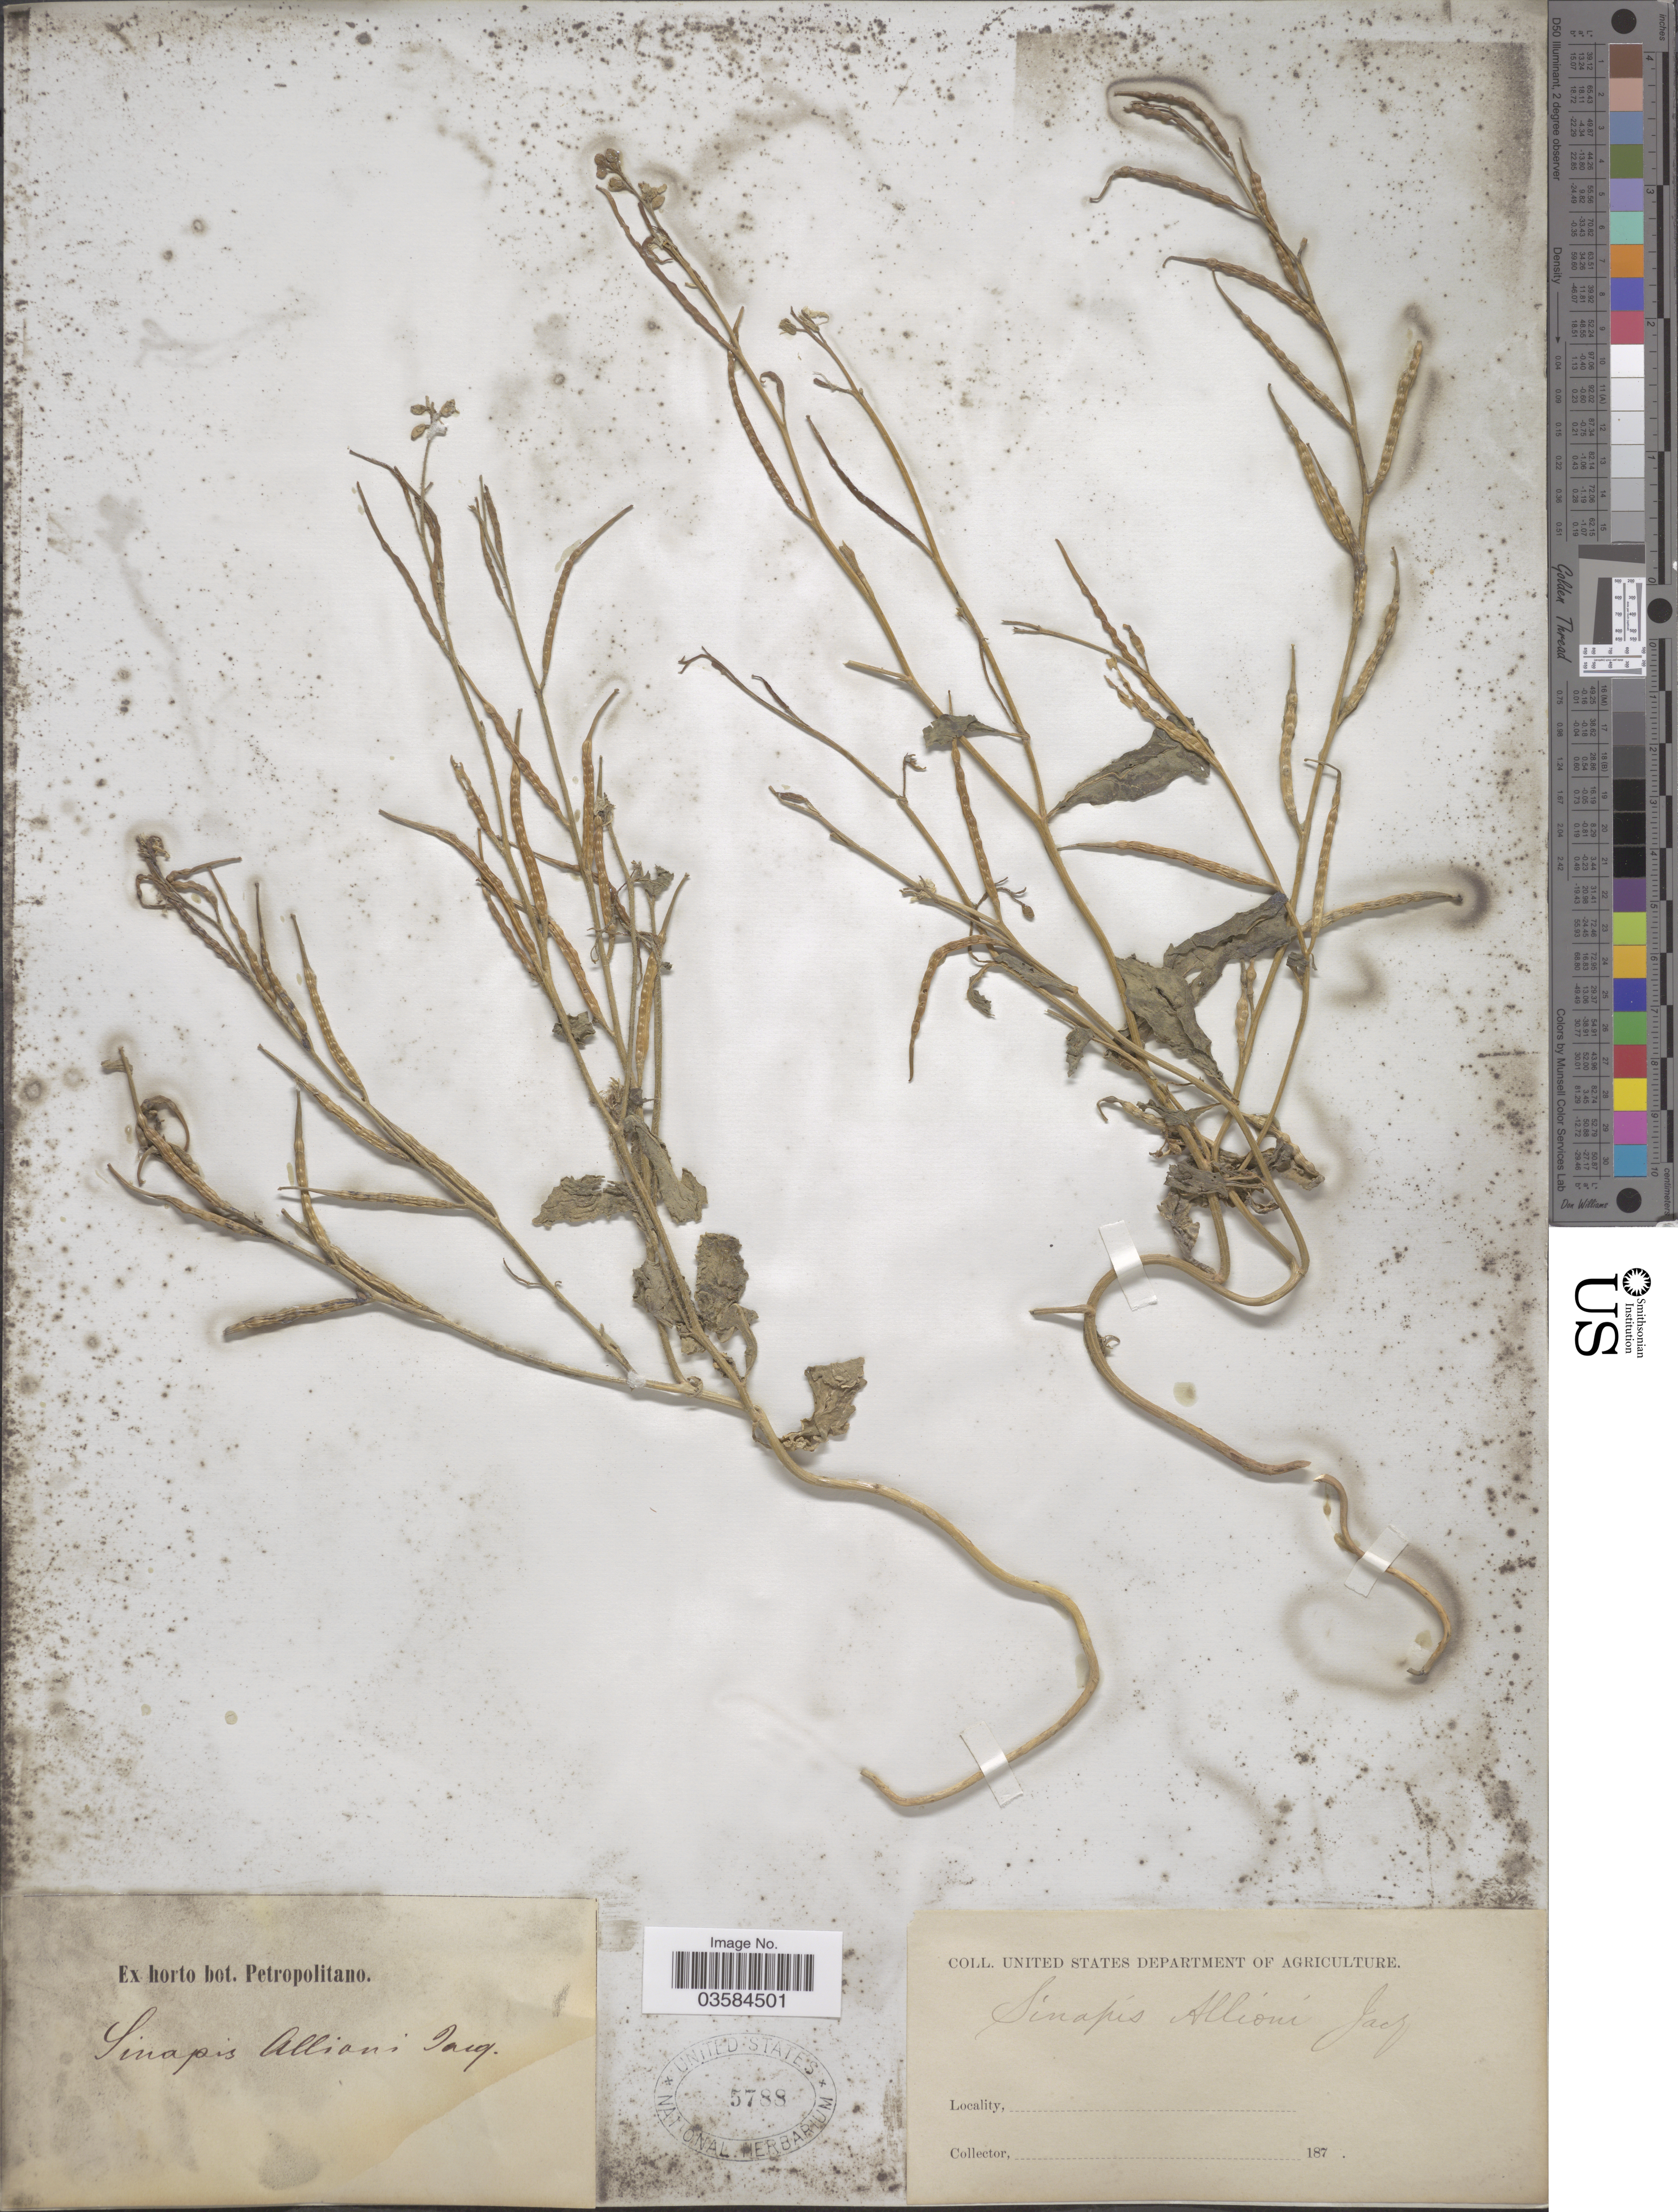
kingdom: Plantae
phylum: Tracheophyta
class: Magnoliopsida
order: Brassicales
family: Brassicaceae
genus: Sinapis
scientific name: Sinapis allioni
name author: Jacq.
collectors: ex Horto Bot. Petropolitano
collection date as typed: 187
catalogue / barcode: US 5788